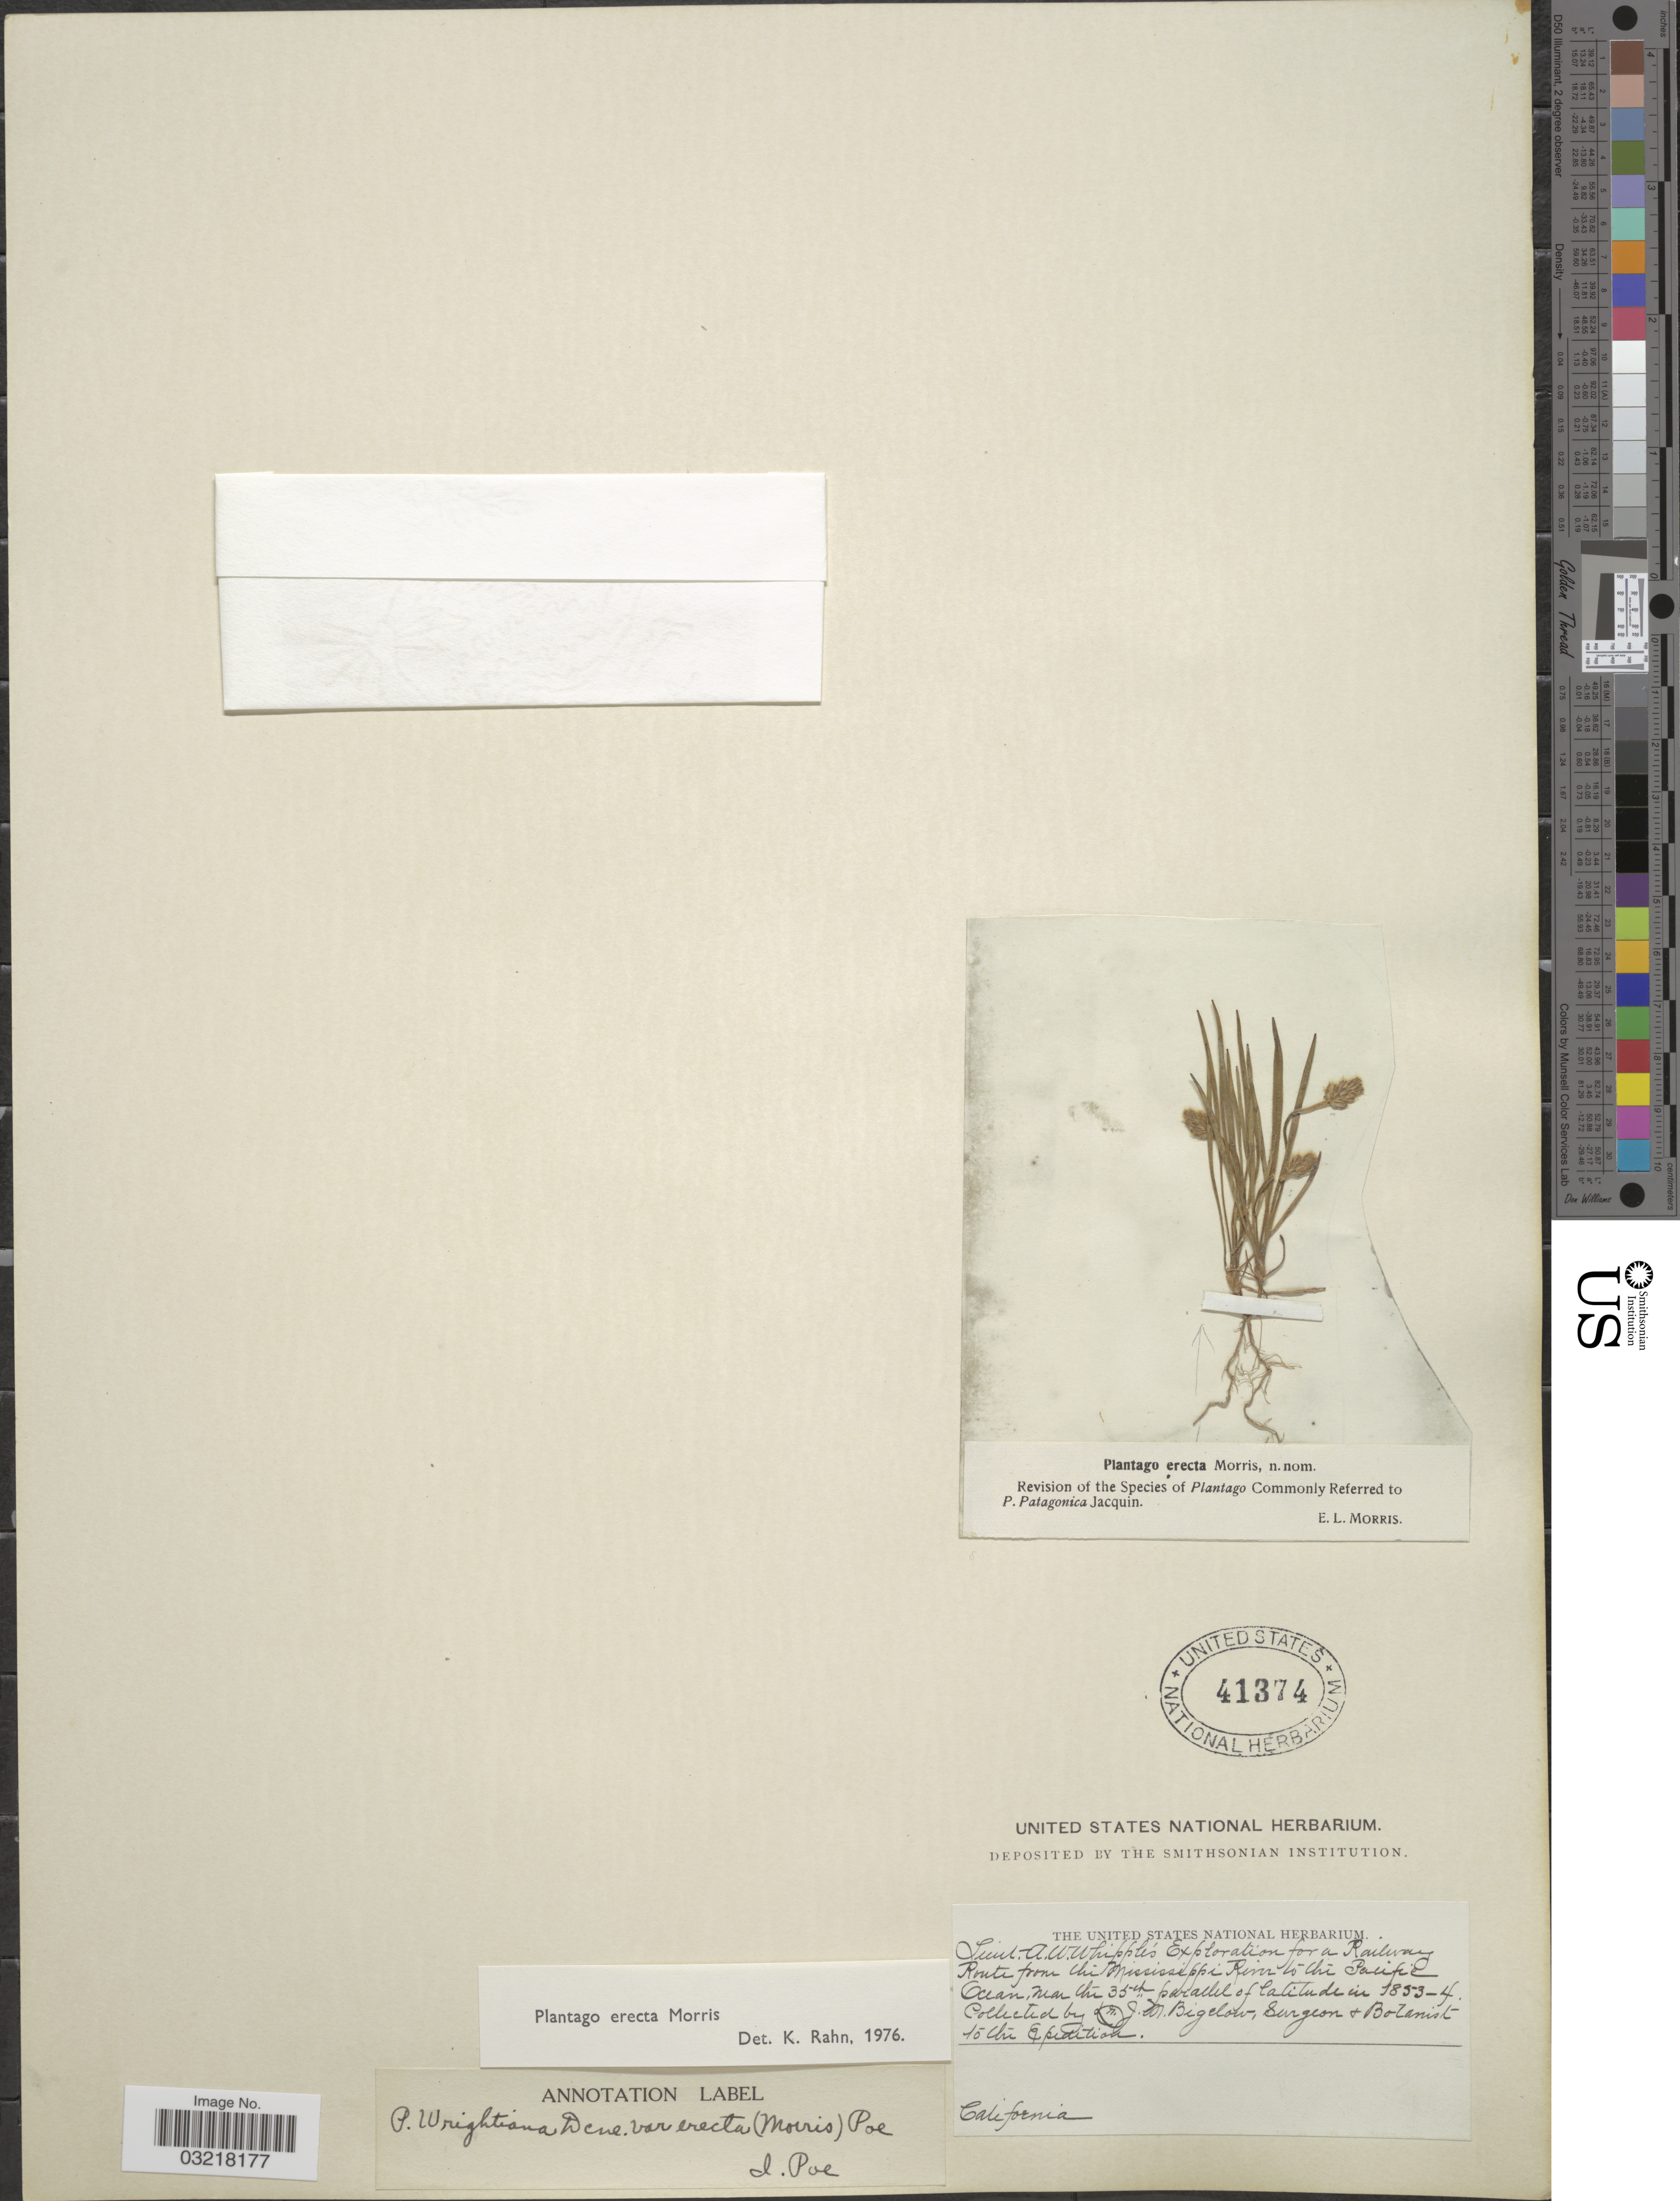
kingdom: Plantae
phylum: Tracheophyta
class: Magnoliopsida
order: Lamiales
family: Plantaginaceae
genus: Plantago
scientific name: Plantago erecta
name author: Morris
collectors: J. M. Bigelow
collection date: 1853-04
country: United States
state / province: California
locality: Route from the Mississippi River to the Pacific Ocean, near the 35th parallel of latitude. California.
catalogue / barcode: US 41374